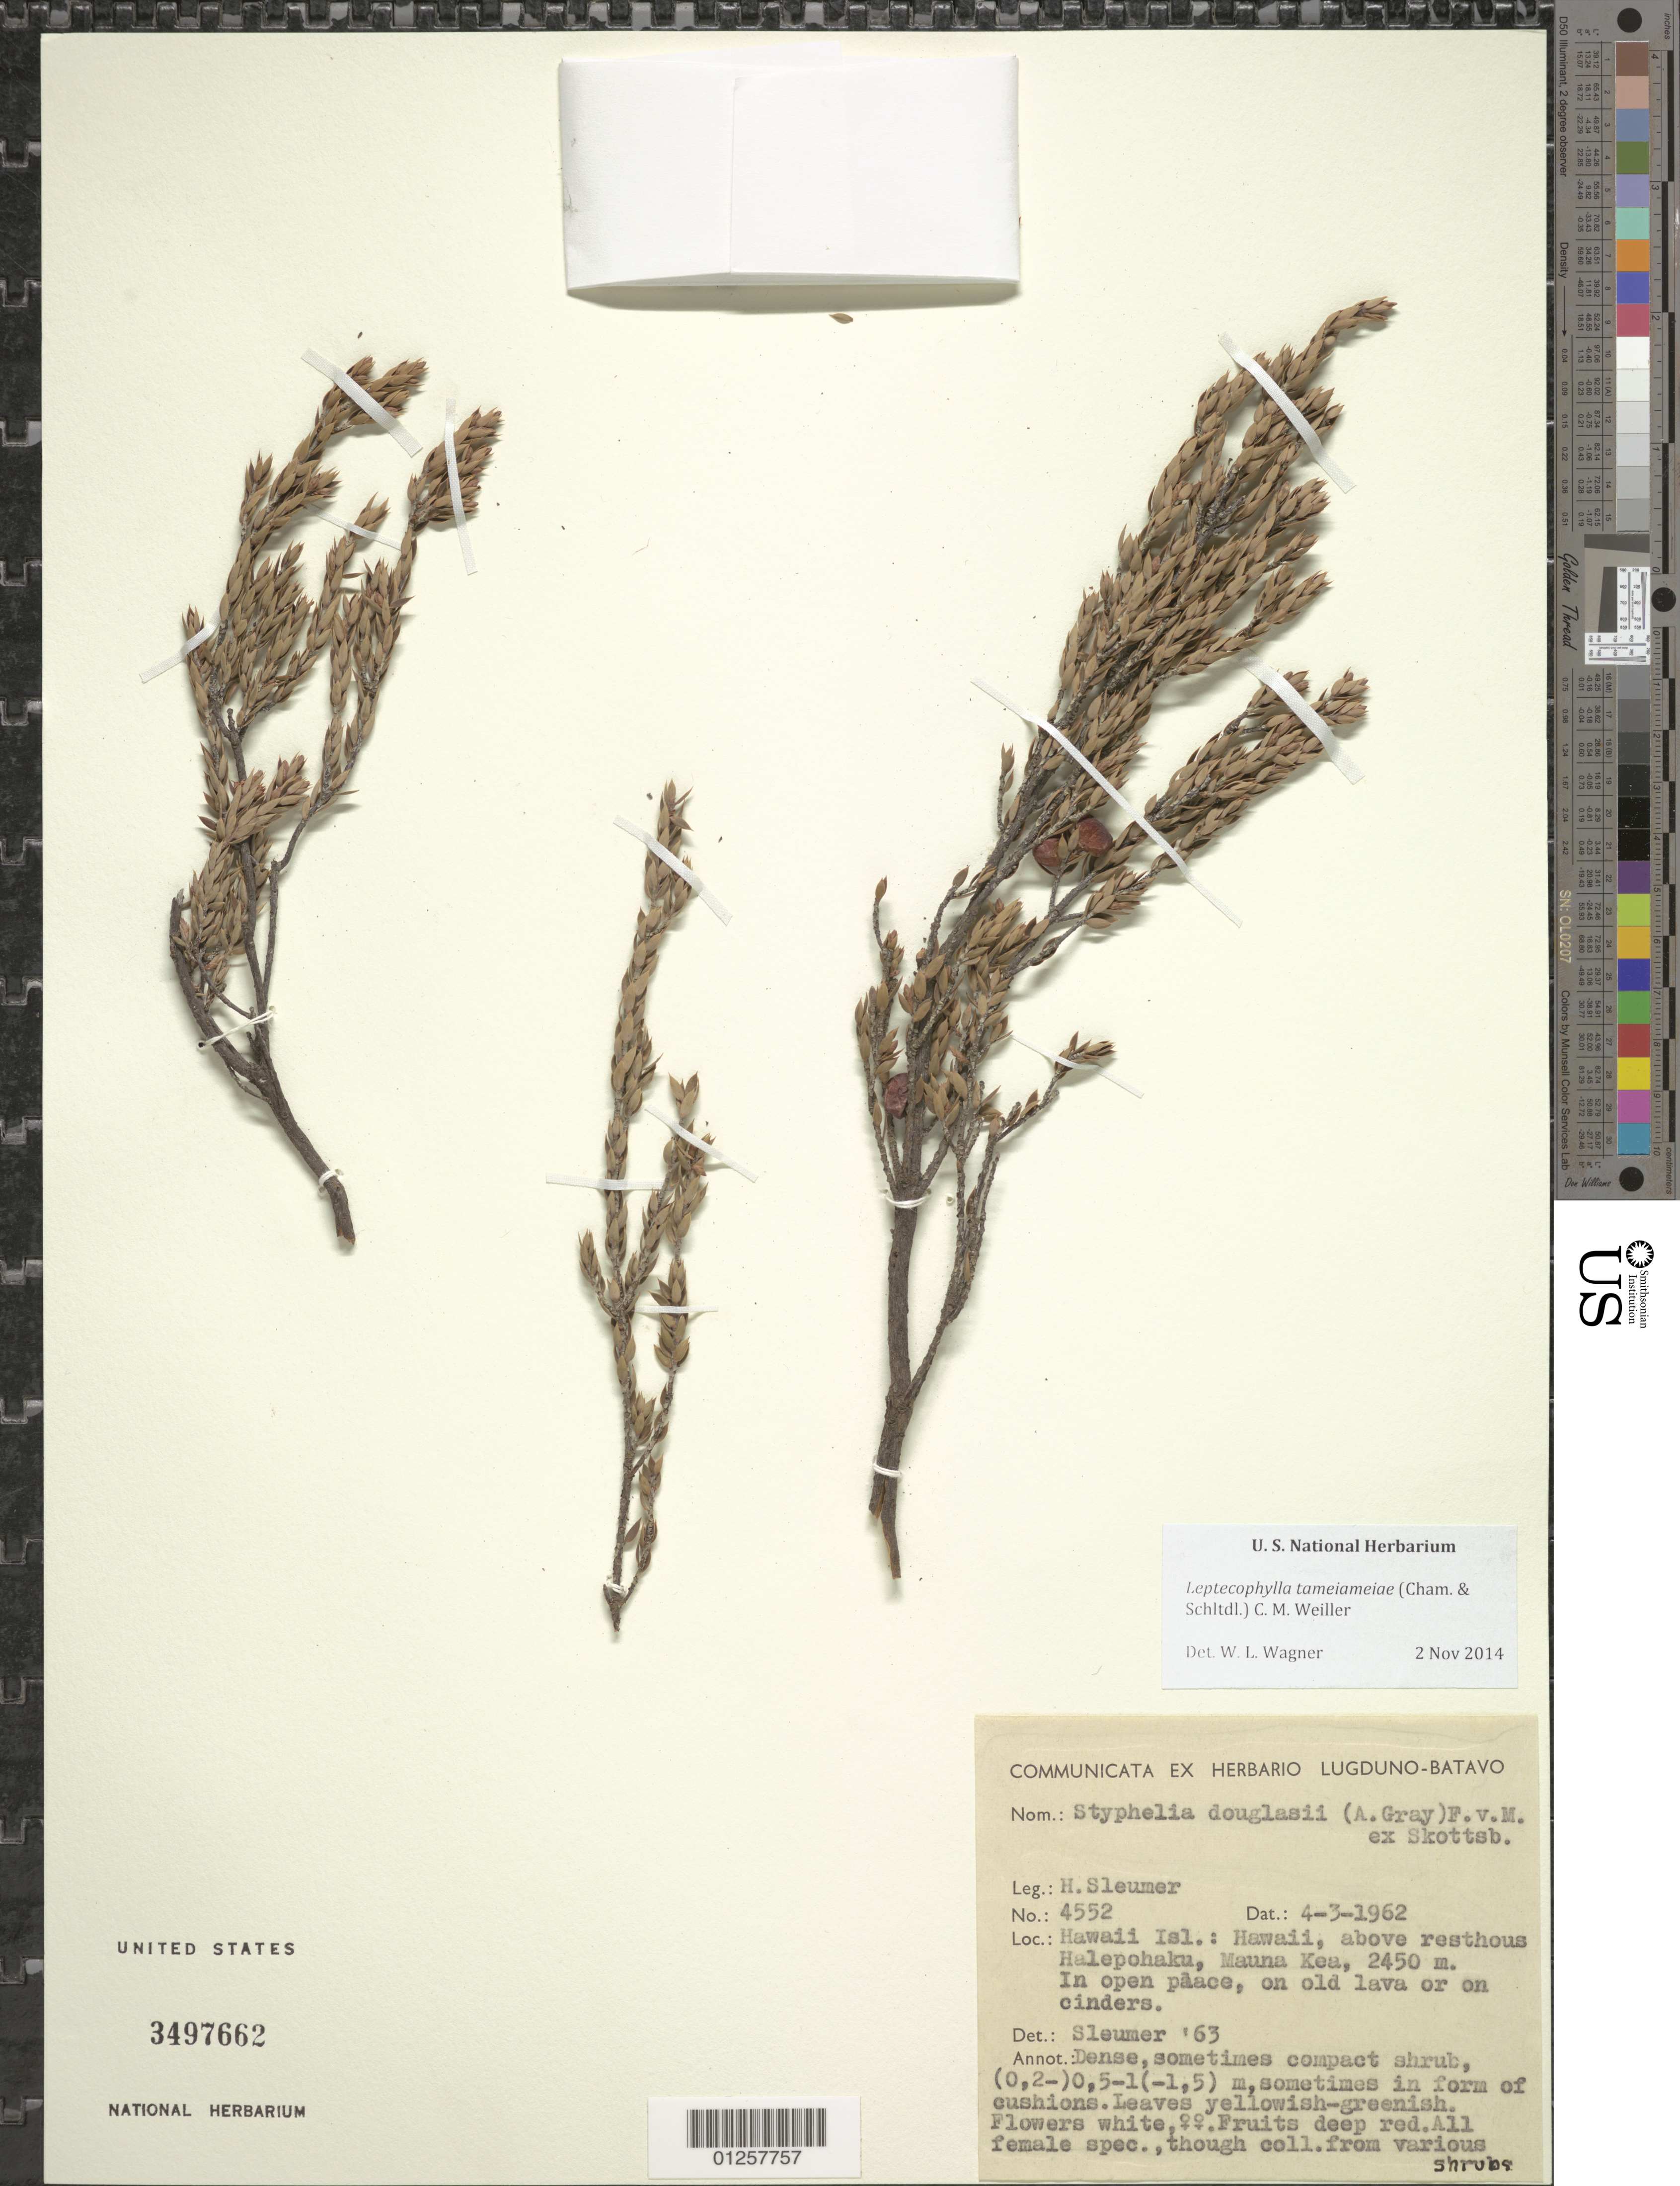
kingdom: Plantae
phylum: Tracheophyta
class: Magnoliopsida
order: Ericales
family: Ericaceae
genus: Leptecophylla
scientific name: Leptecophylla tameiameiae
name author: (Cham. & Schltdl.) C.M. Weiller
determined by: Wagner, W. L., (BOT), Smithsonian Institution - National Museum of Natural History (UNITED STATES)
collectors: H. O. Sleumer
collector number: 4552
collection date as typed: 4 Mar 1962 or 3 Apr 1962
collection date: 1962-03-04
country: United States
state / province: Hawaii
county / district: Hawaii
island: Hawaii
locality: Halepohaku, Mauna Kea.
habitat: In open place, on old lava or on cinders.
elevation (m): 2450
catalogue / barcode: US 3497662